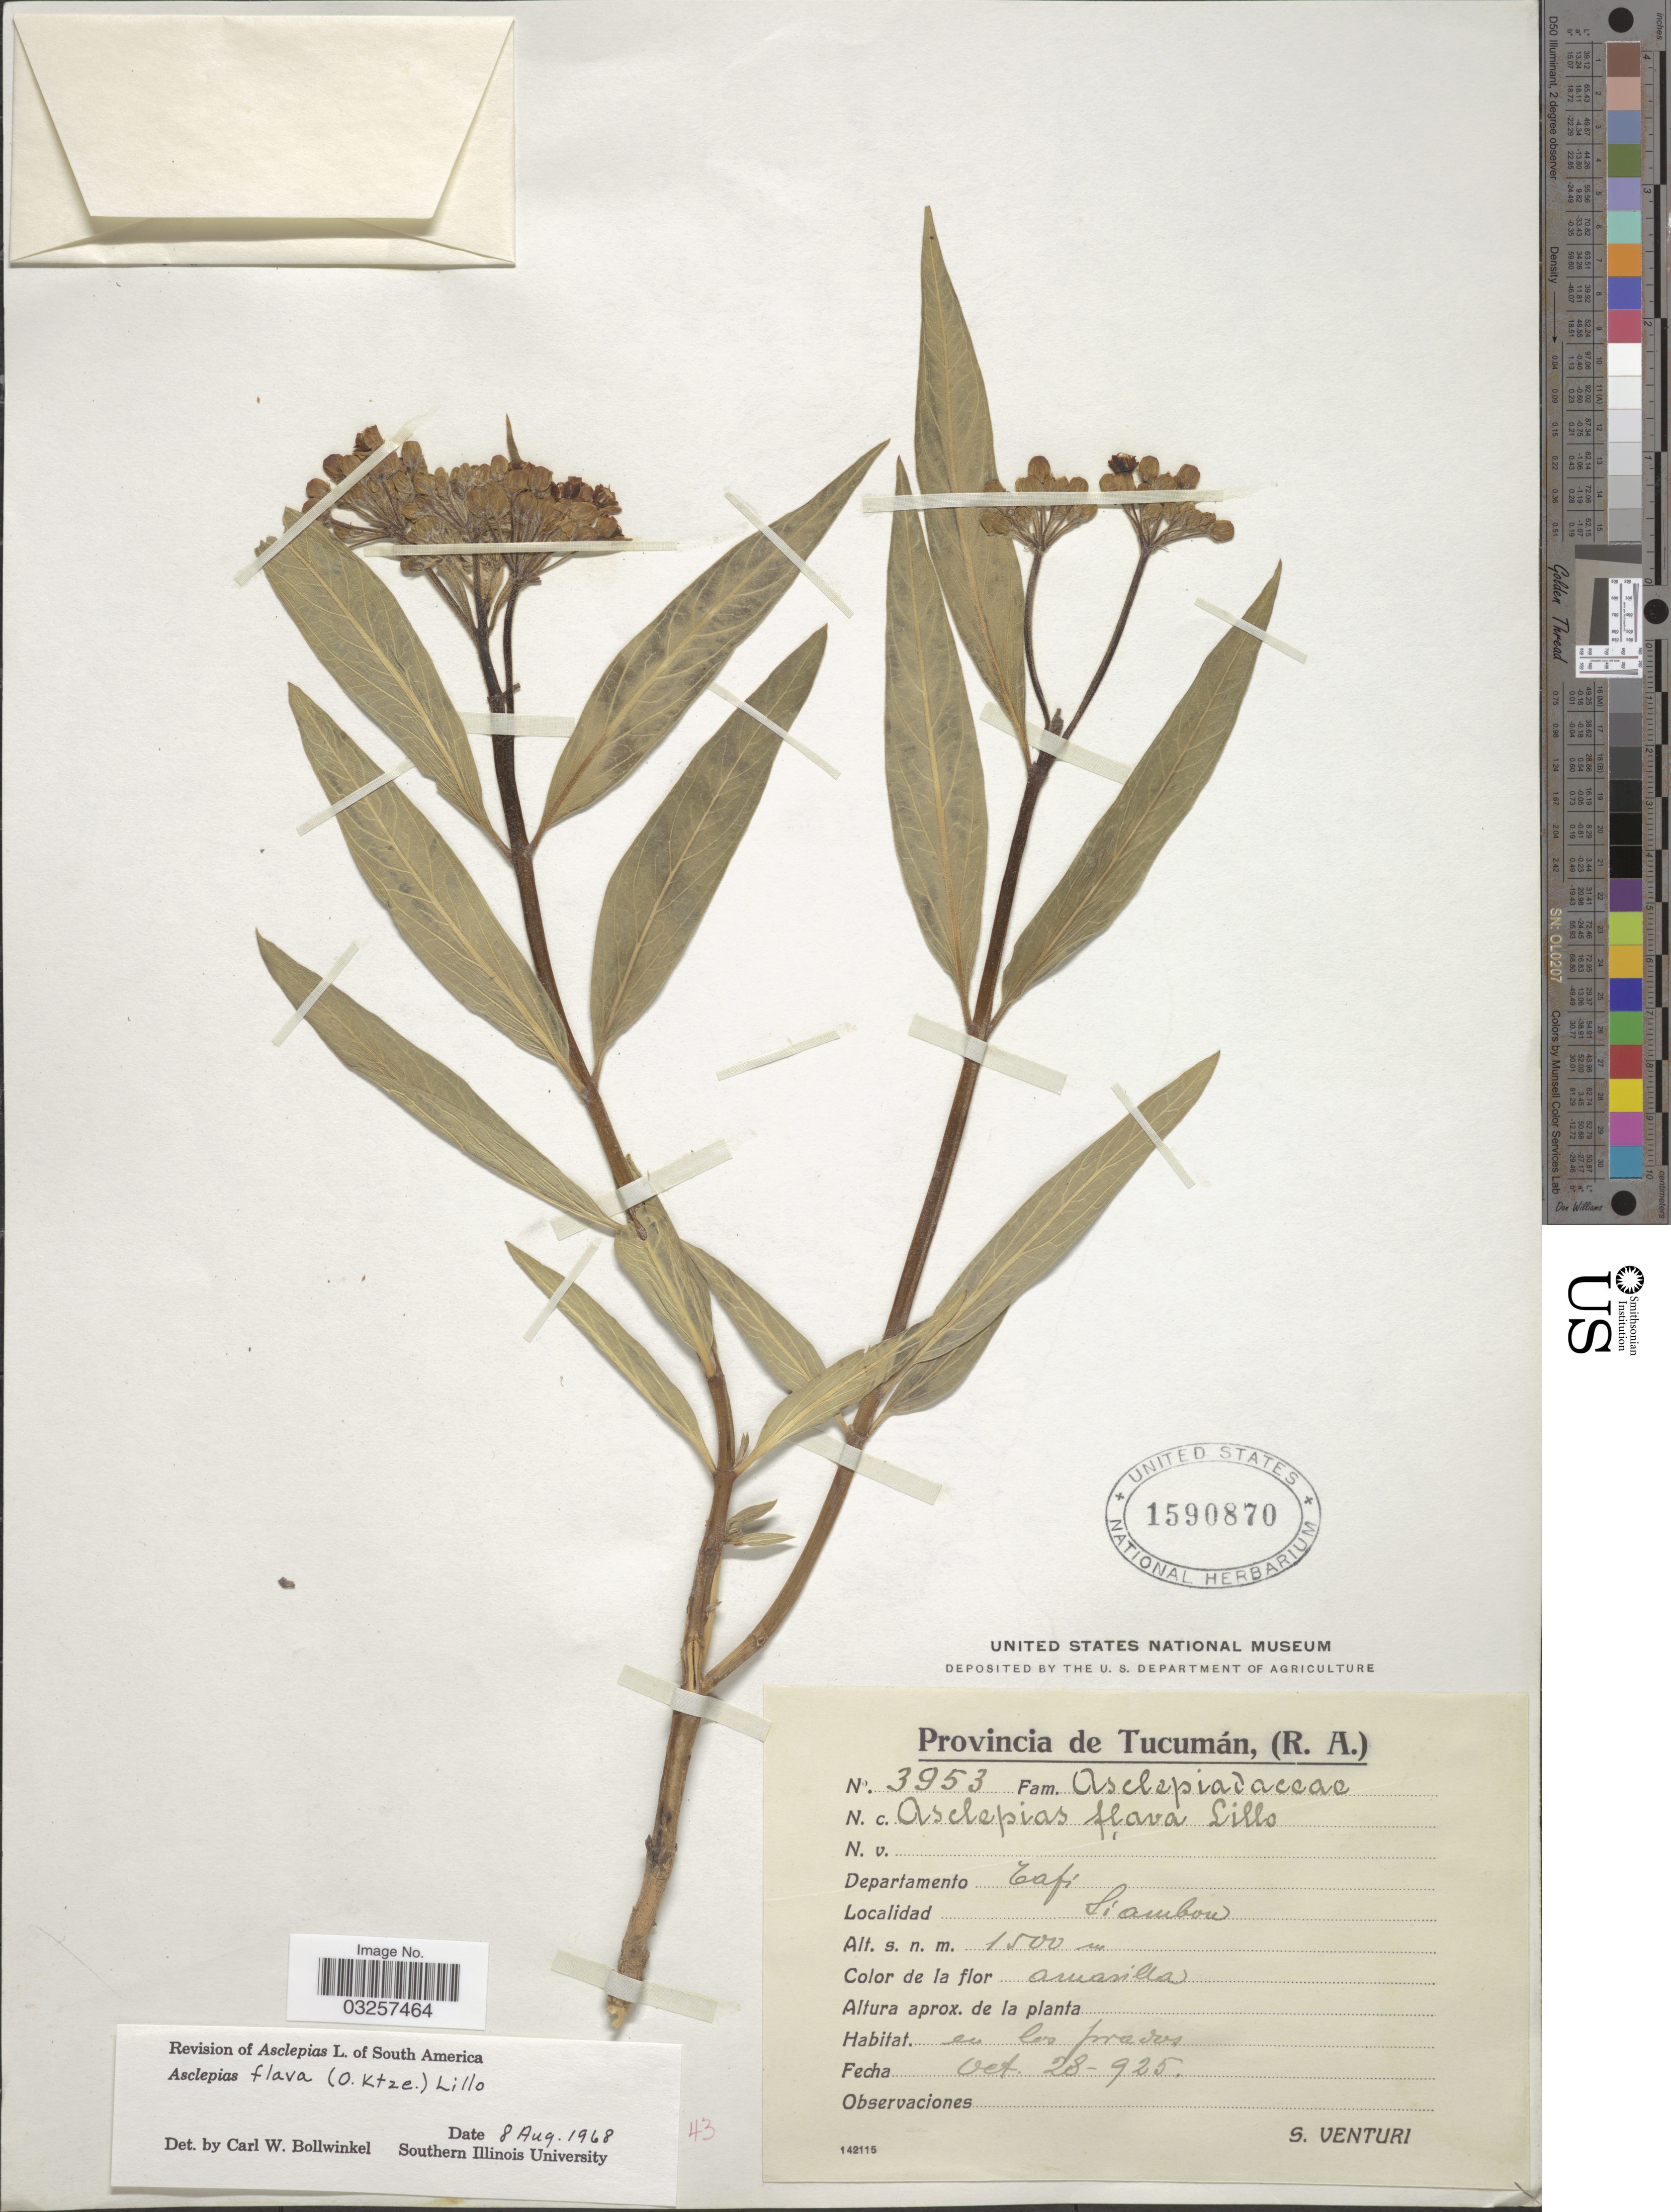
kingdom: Plantae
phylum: Tracheophyta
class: Magnoliopsida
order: Gentianales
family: Apocynaceae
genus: Asclepias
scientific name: Asclepias flava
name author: N.E. Br.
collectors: S. Venturi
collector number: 3953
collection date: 1925-10-28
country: Argentina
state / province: Tucuman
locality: Provincia de Tucumán. Departamento Tafi. Liambon.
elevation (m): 1500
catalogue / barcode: US 1590870